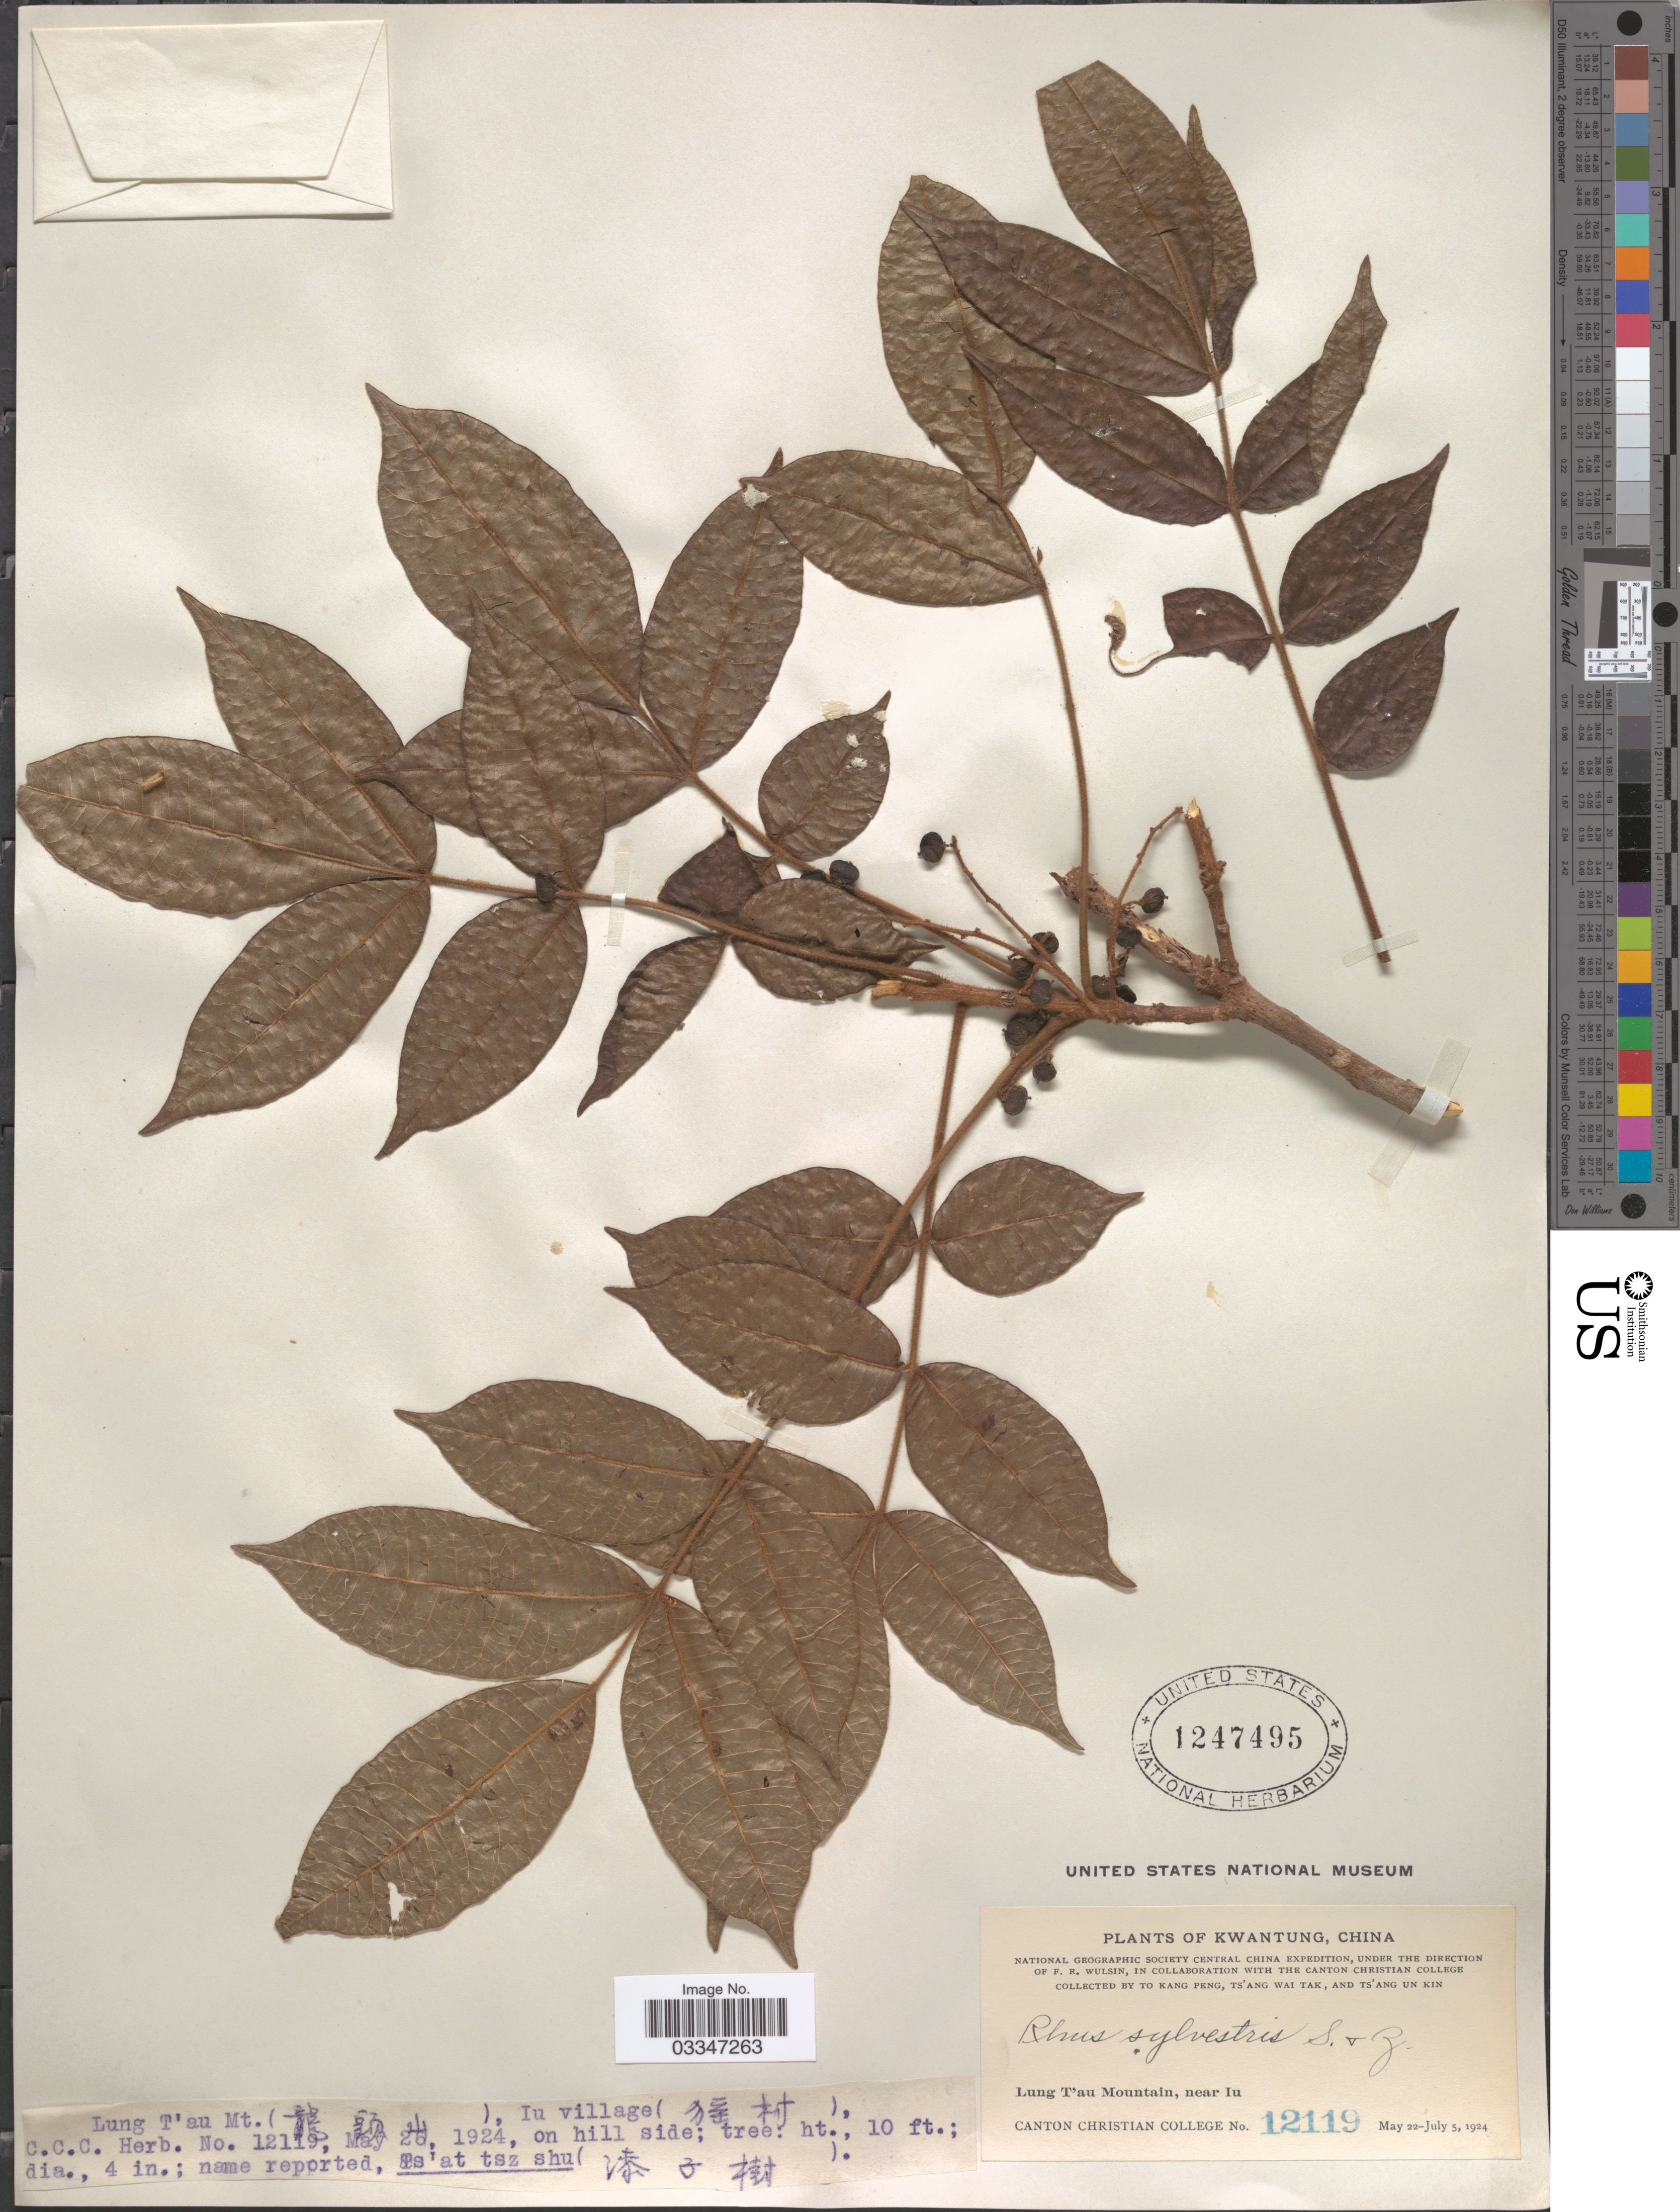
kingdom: Plantae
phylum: Tracheophyta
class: Magnoliopsida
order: Sapindales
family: Anacardiaceae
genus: Rhus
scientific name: Rhus sylvestris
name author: Siebold & Zucc.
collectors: K. Peng, W. T. Tsang & U. K. Tsang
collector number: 12119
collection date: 1924-05-26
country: China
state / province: Guangdong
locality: Kwangtung. Lung T'au Mt. (X), Iu village (X). Lung T'au Mountain, near Iu.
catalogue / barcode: US 1247495